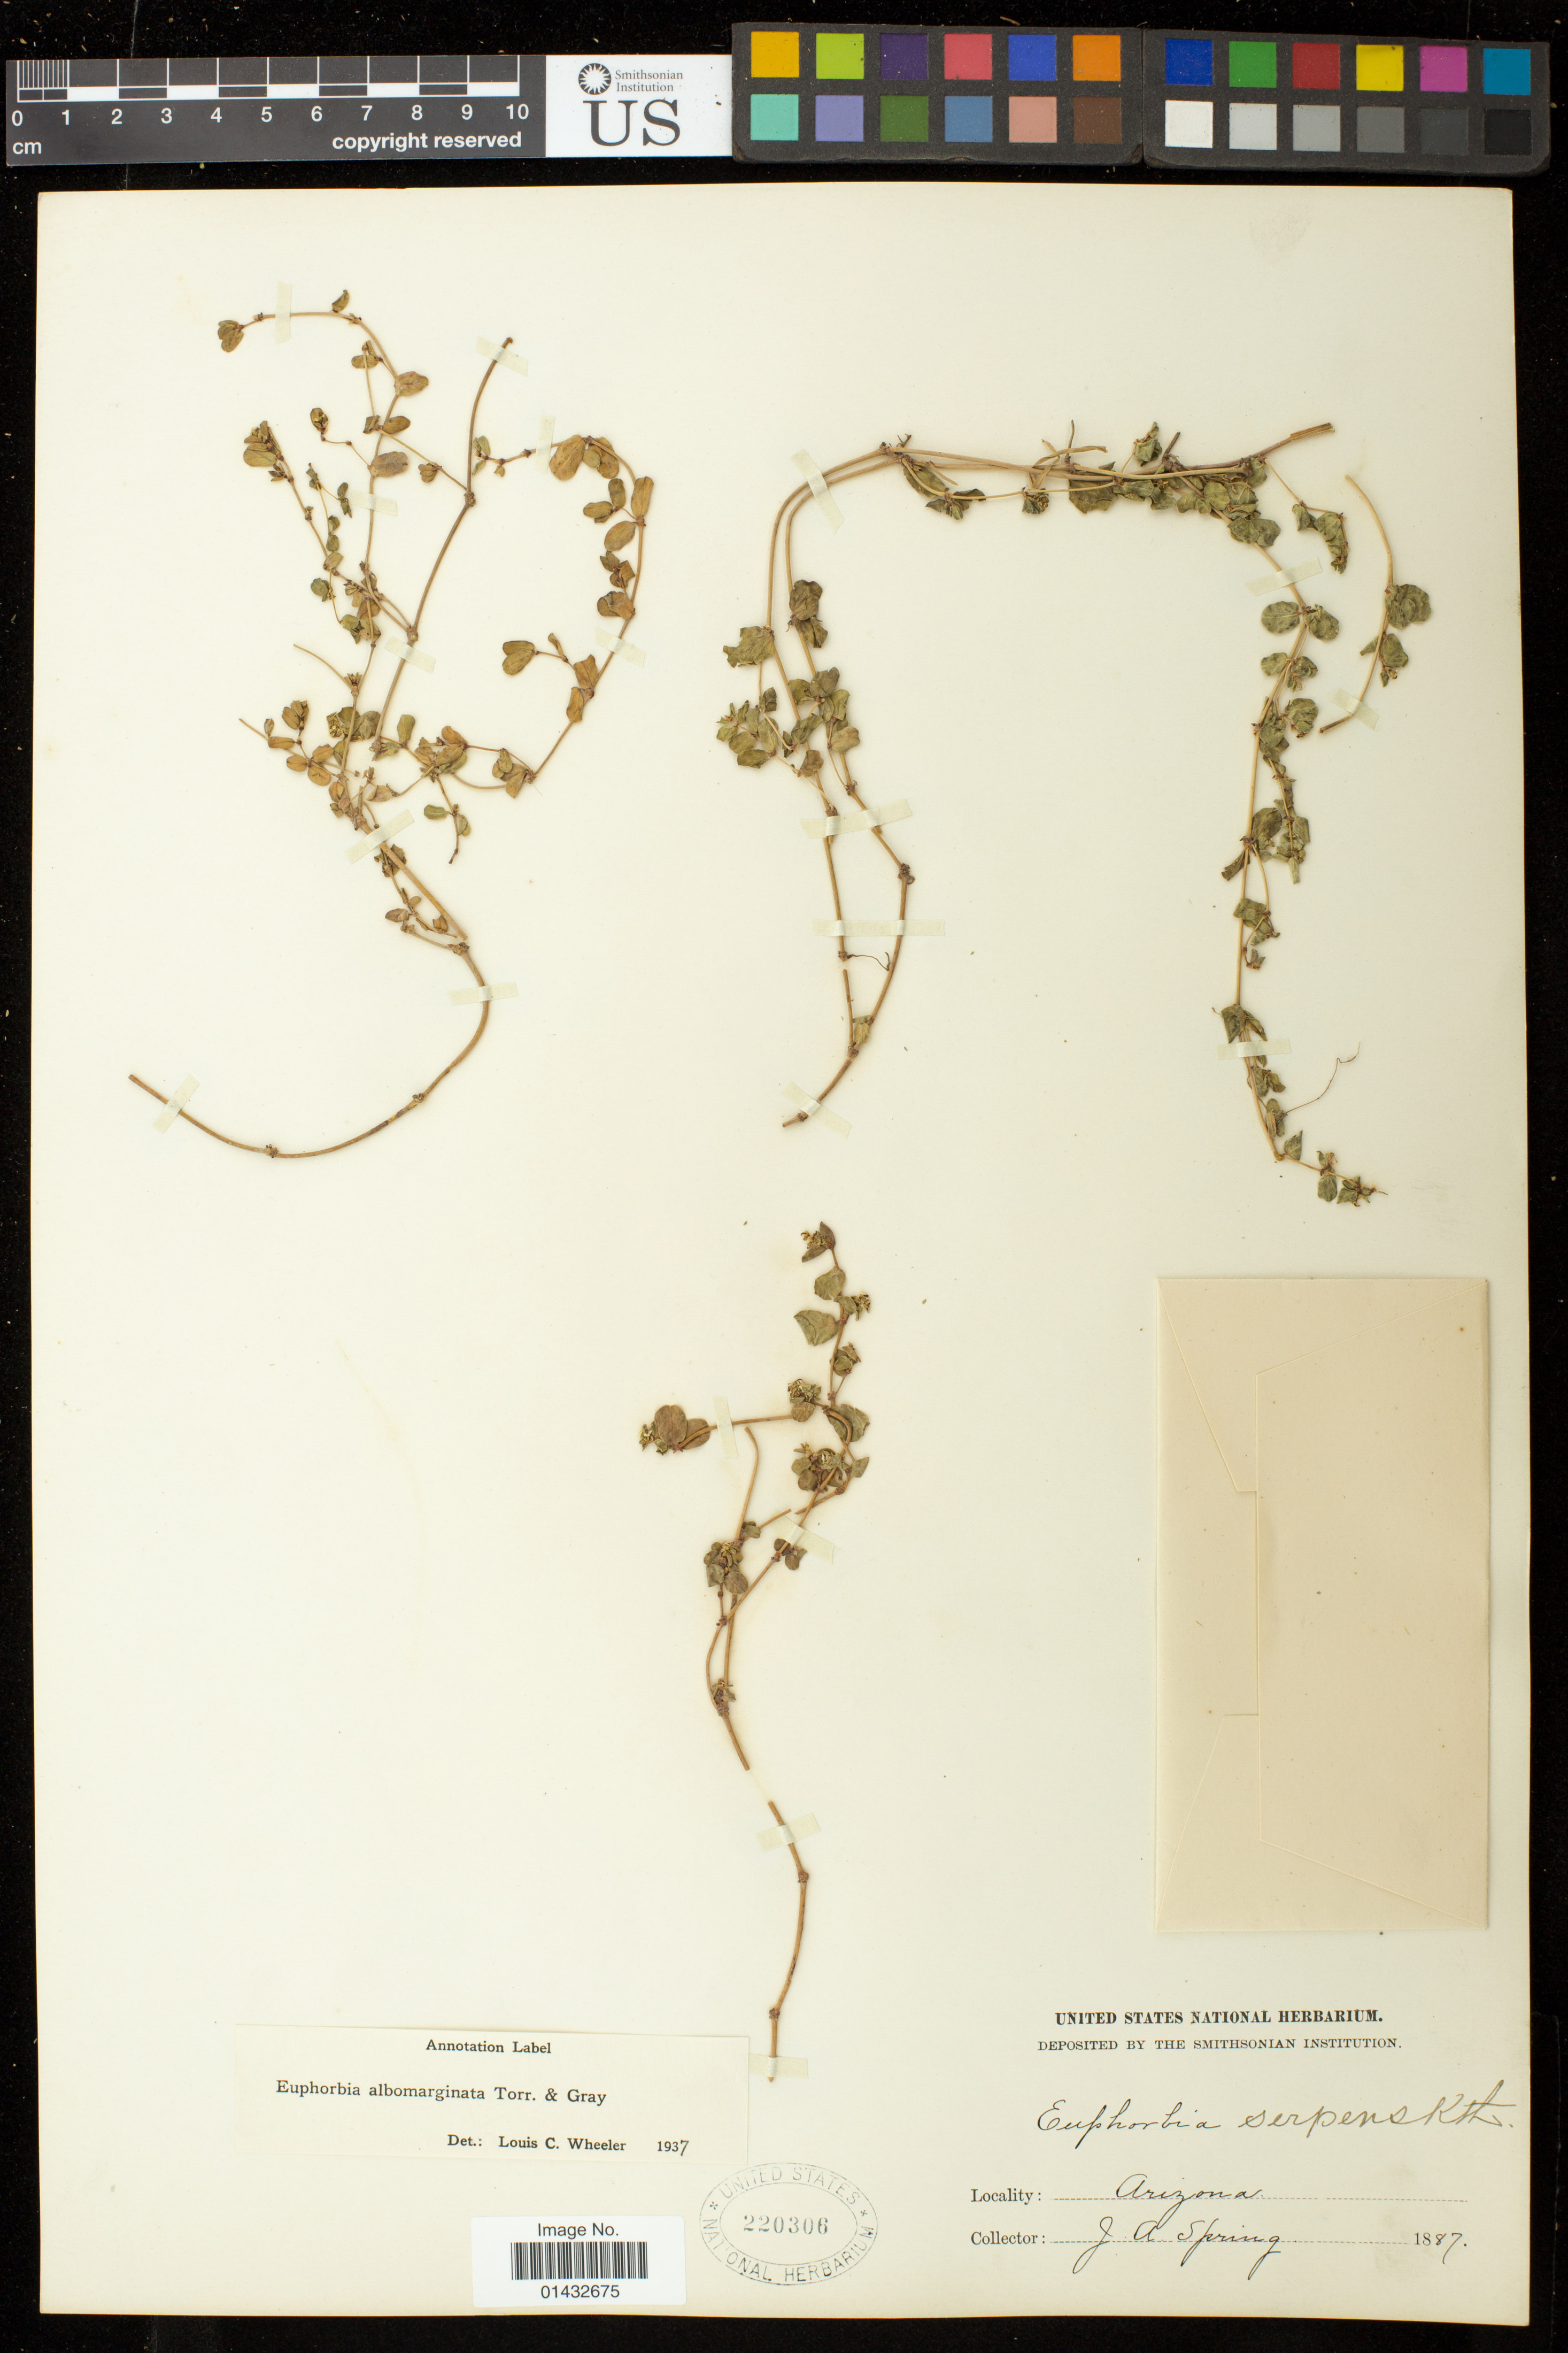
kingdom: Plantae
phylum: Tracheophyta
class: Magnoliopsida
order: Malpighiales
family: Euphorbiaceae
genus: Euphorbia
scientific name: Euphorbia albomarginata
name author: Torr. & A. Gray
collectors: J. Spring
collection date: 1887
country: United States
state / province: Arizona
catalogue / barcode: US 220306